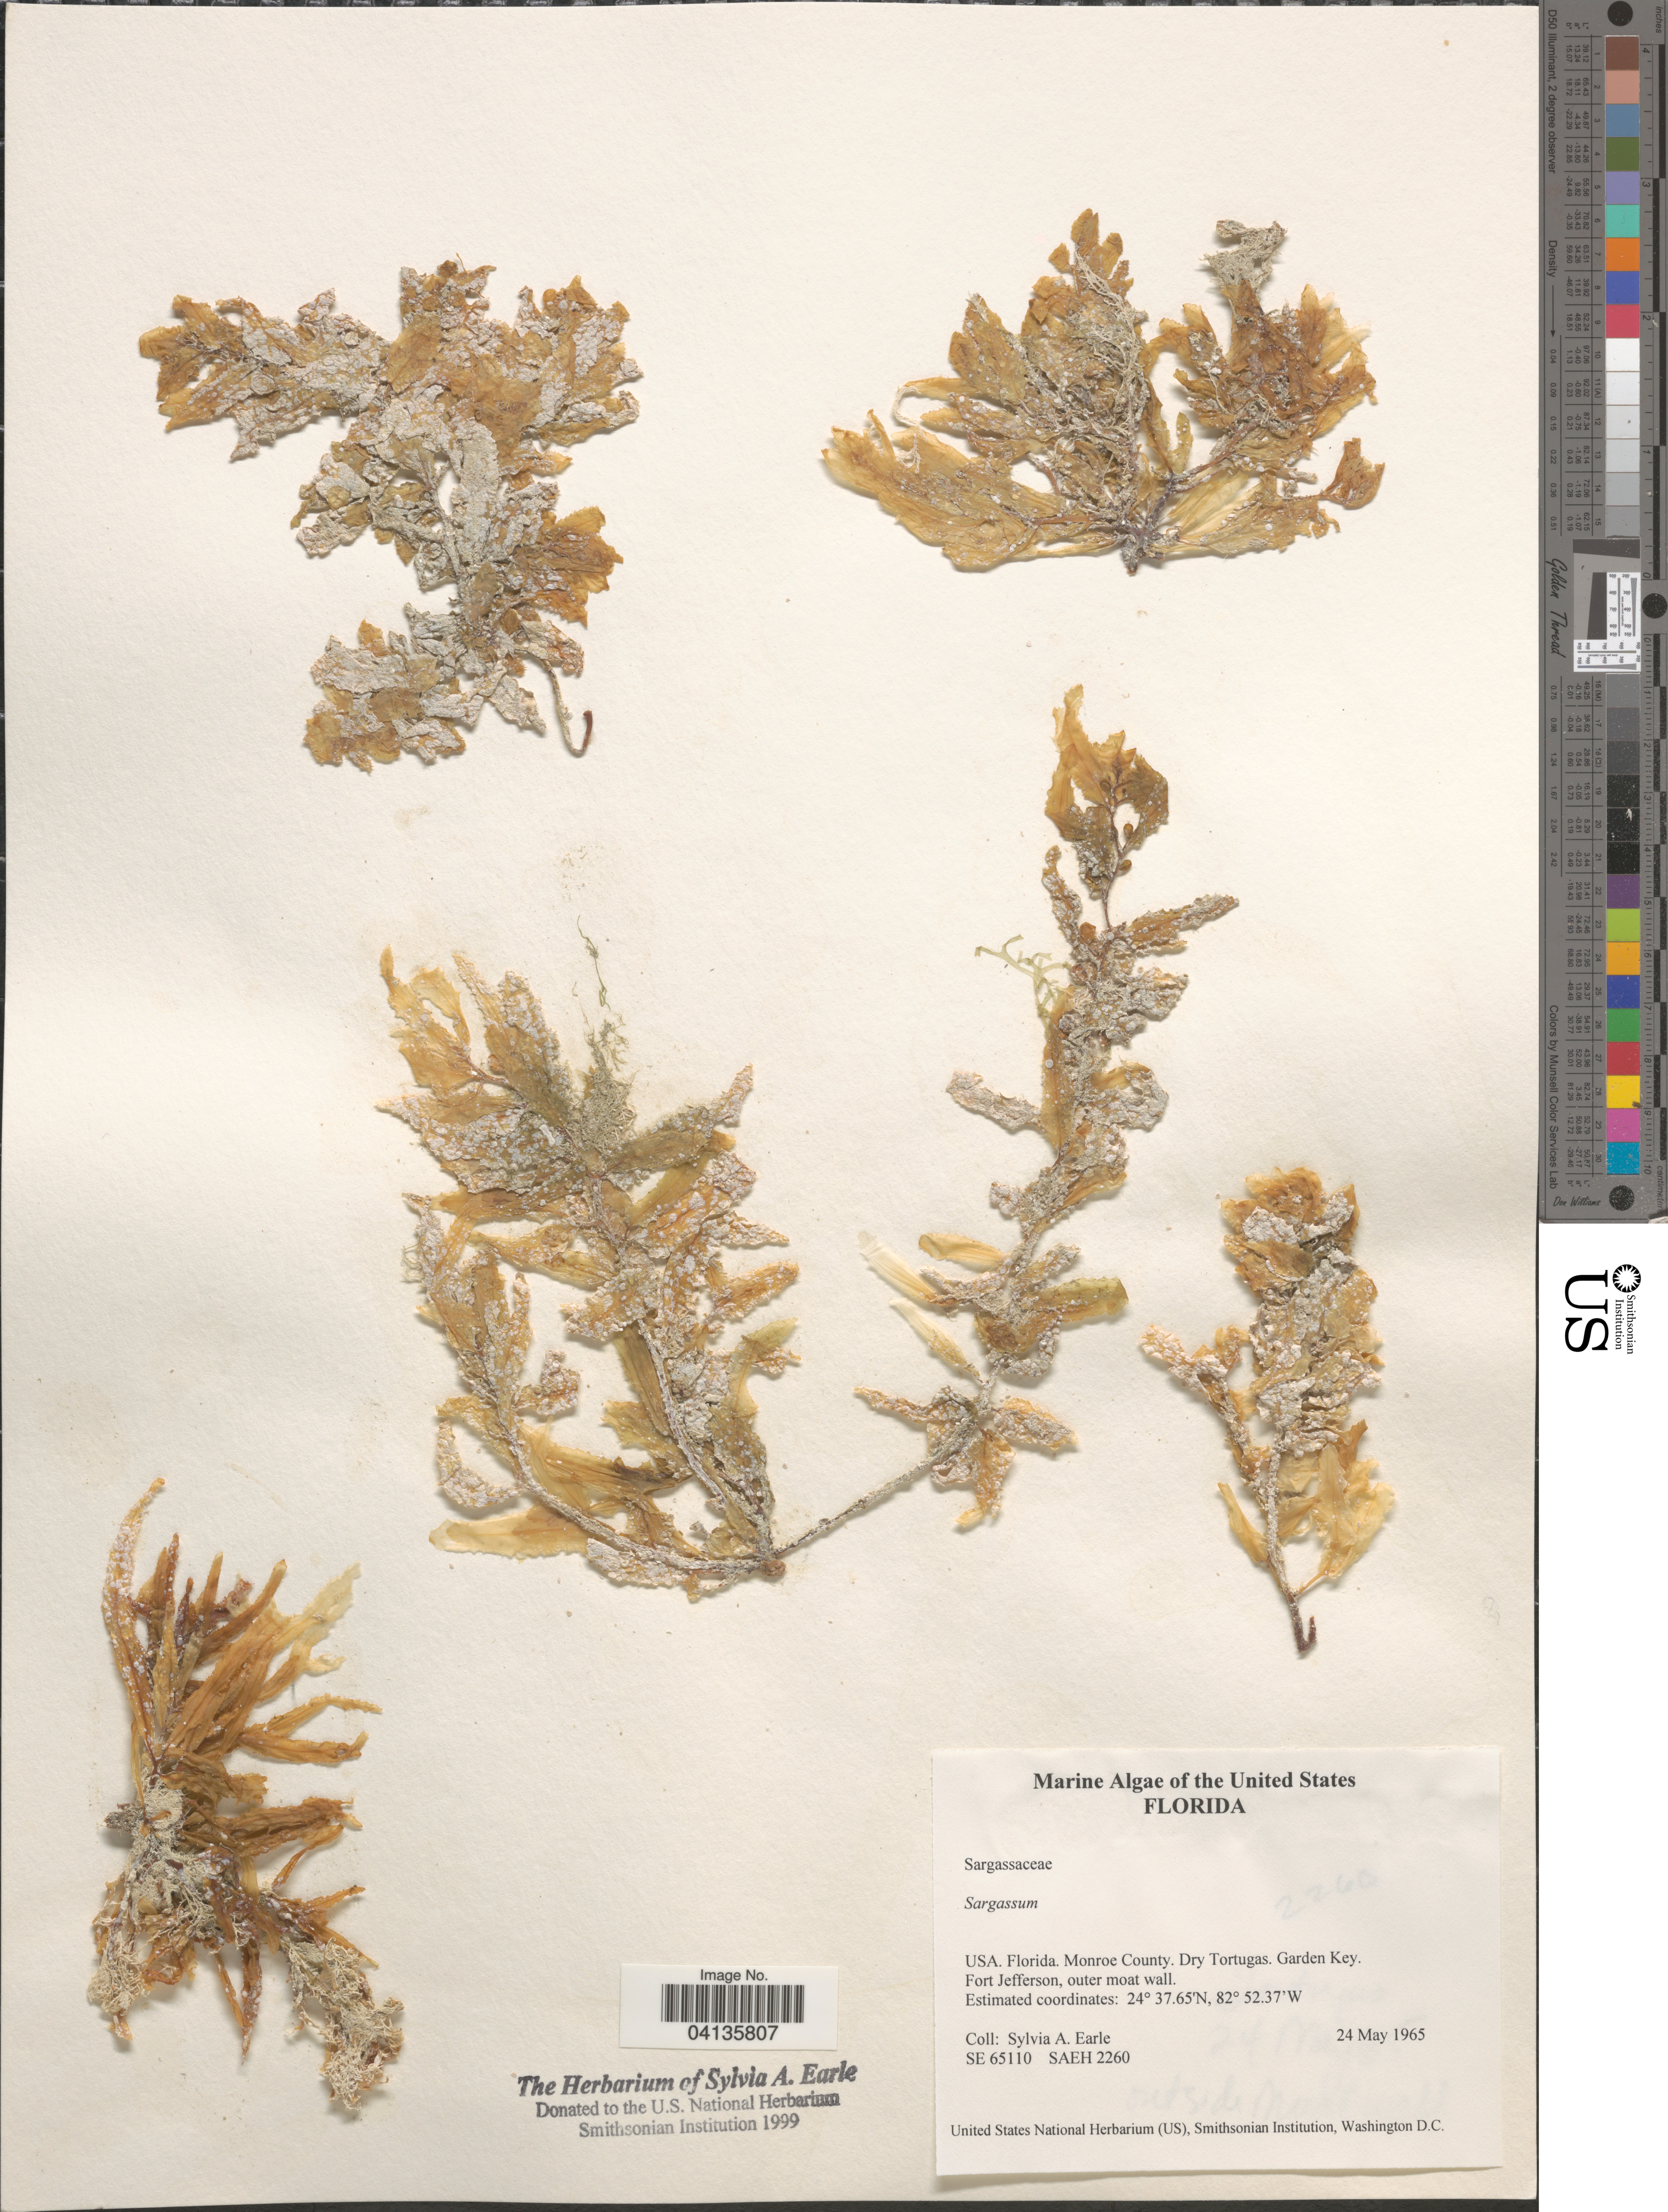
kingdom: Chromista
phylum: Ochrophyta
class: Phaeophyceae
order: Fucales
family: Sargassaceae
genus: Sargassum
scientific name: Sargassum sp.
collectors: S. A. Earle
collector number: SE 65110 / SAEH 2260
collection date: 1965-05-24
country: United States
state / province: Florida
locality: Monroe County. Dry Tortugas. Garden Key. Fort Jefferson, outer moat wall.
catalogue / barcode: US 238639